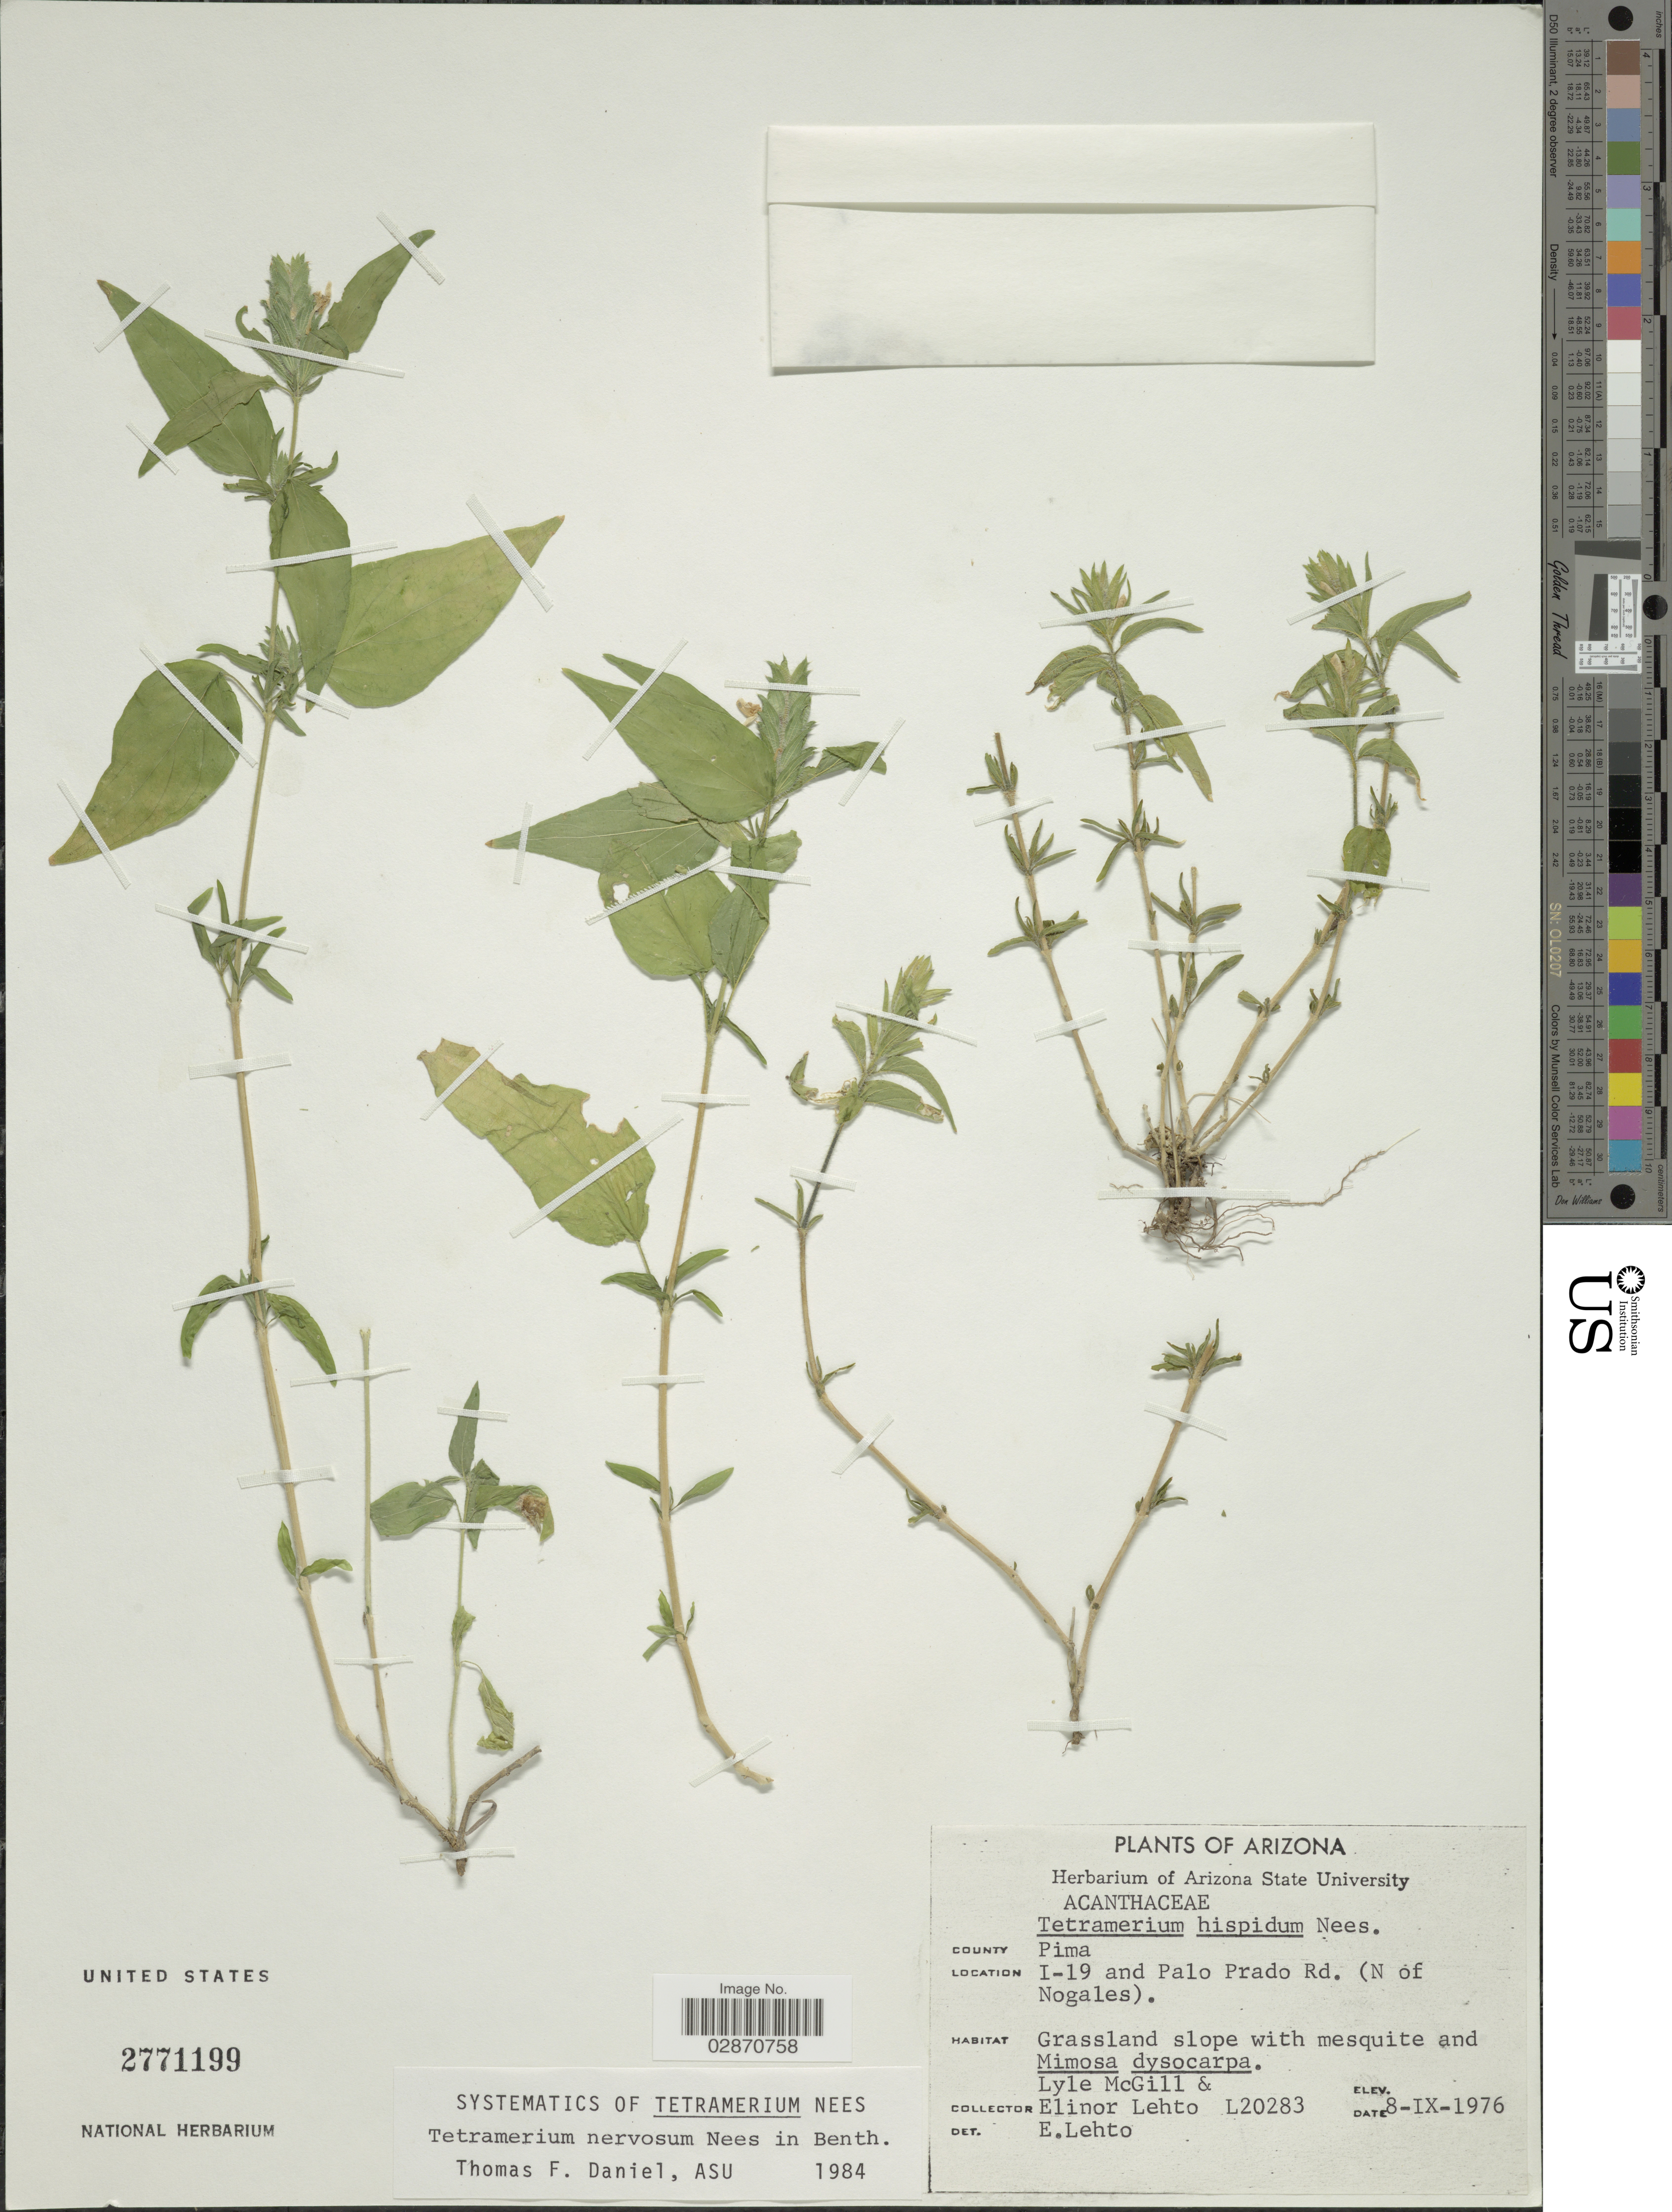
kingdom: Plantae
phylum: Tracheophyta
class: Magnoliopsida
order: Lamiales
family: Acanthaceae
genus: Tetramerium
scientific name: Tetramerium nervosum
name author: Nees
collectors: L. McGill & E. Lehto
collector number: L20283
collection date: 1976-09-08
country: United States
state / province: Arizona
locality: County Pima. I-19 and Palo Prado Rd. (N of Nogales).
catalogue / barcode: US 2771199